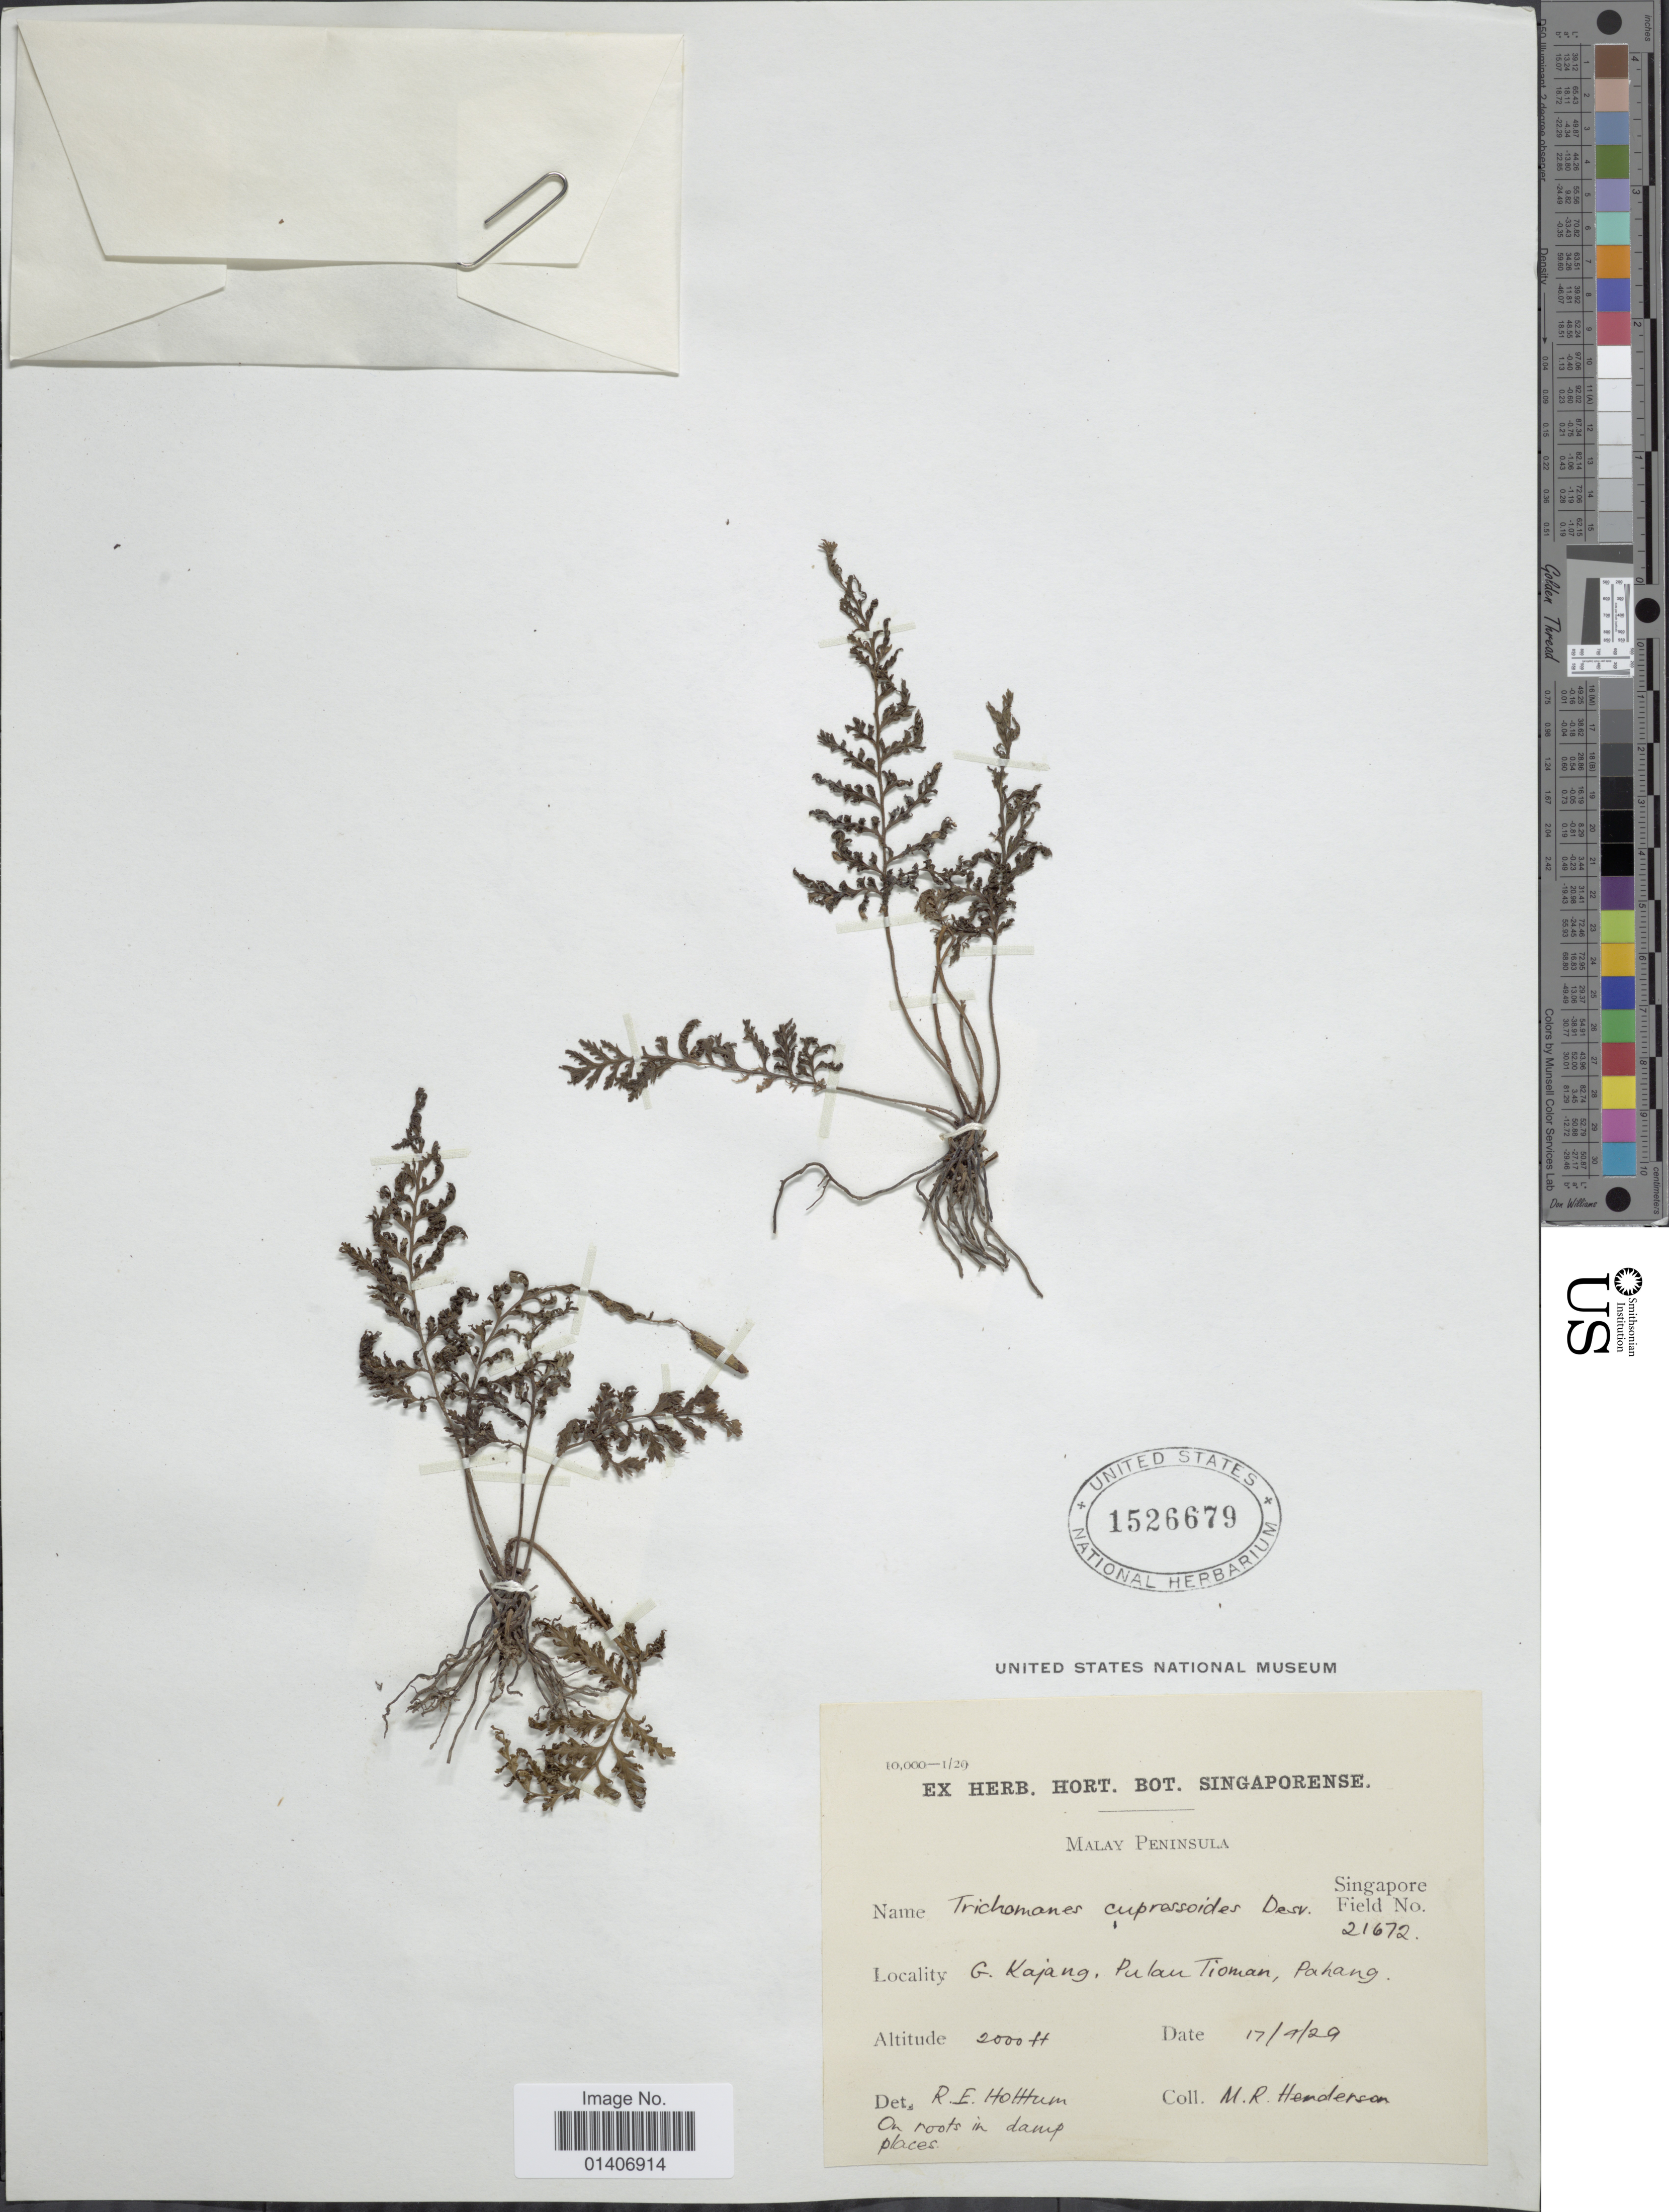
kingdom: Plantae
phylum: Tracheophyta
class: Polypodiopsida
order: Hymenophyllales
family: Hymenophyllaceae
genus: Abrodictyum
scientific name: Abrodictyum cupressoides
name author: (Desv.) Ebihara & Dubuisson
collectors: M. Henderson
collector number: Singapore Field 21672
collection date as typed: Transcribed d/m/y: 17/4/29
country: Malaysia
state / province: Pahang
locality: Malay Peninsula, G. Kajang, PulauTioman, Pahang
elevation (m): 610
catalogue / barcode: US 1526679